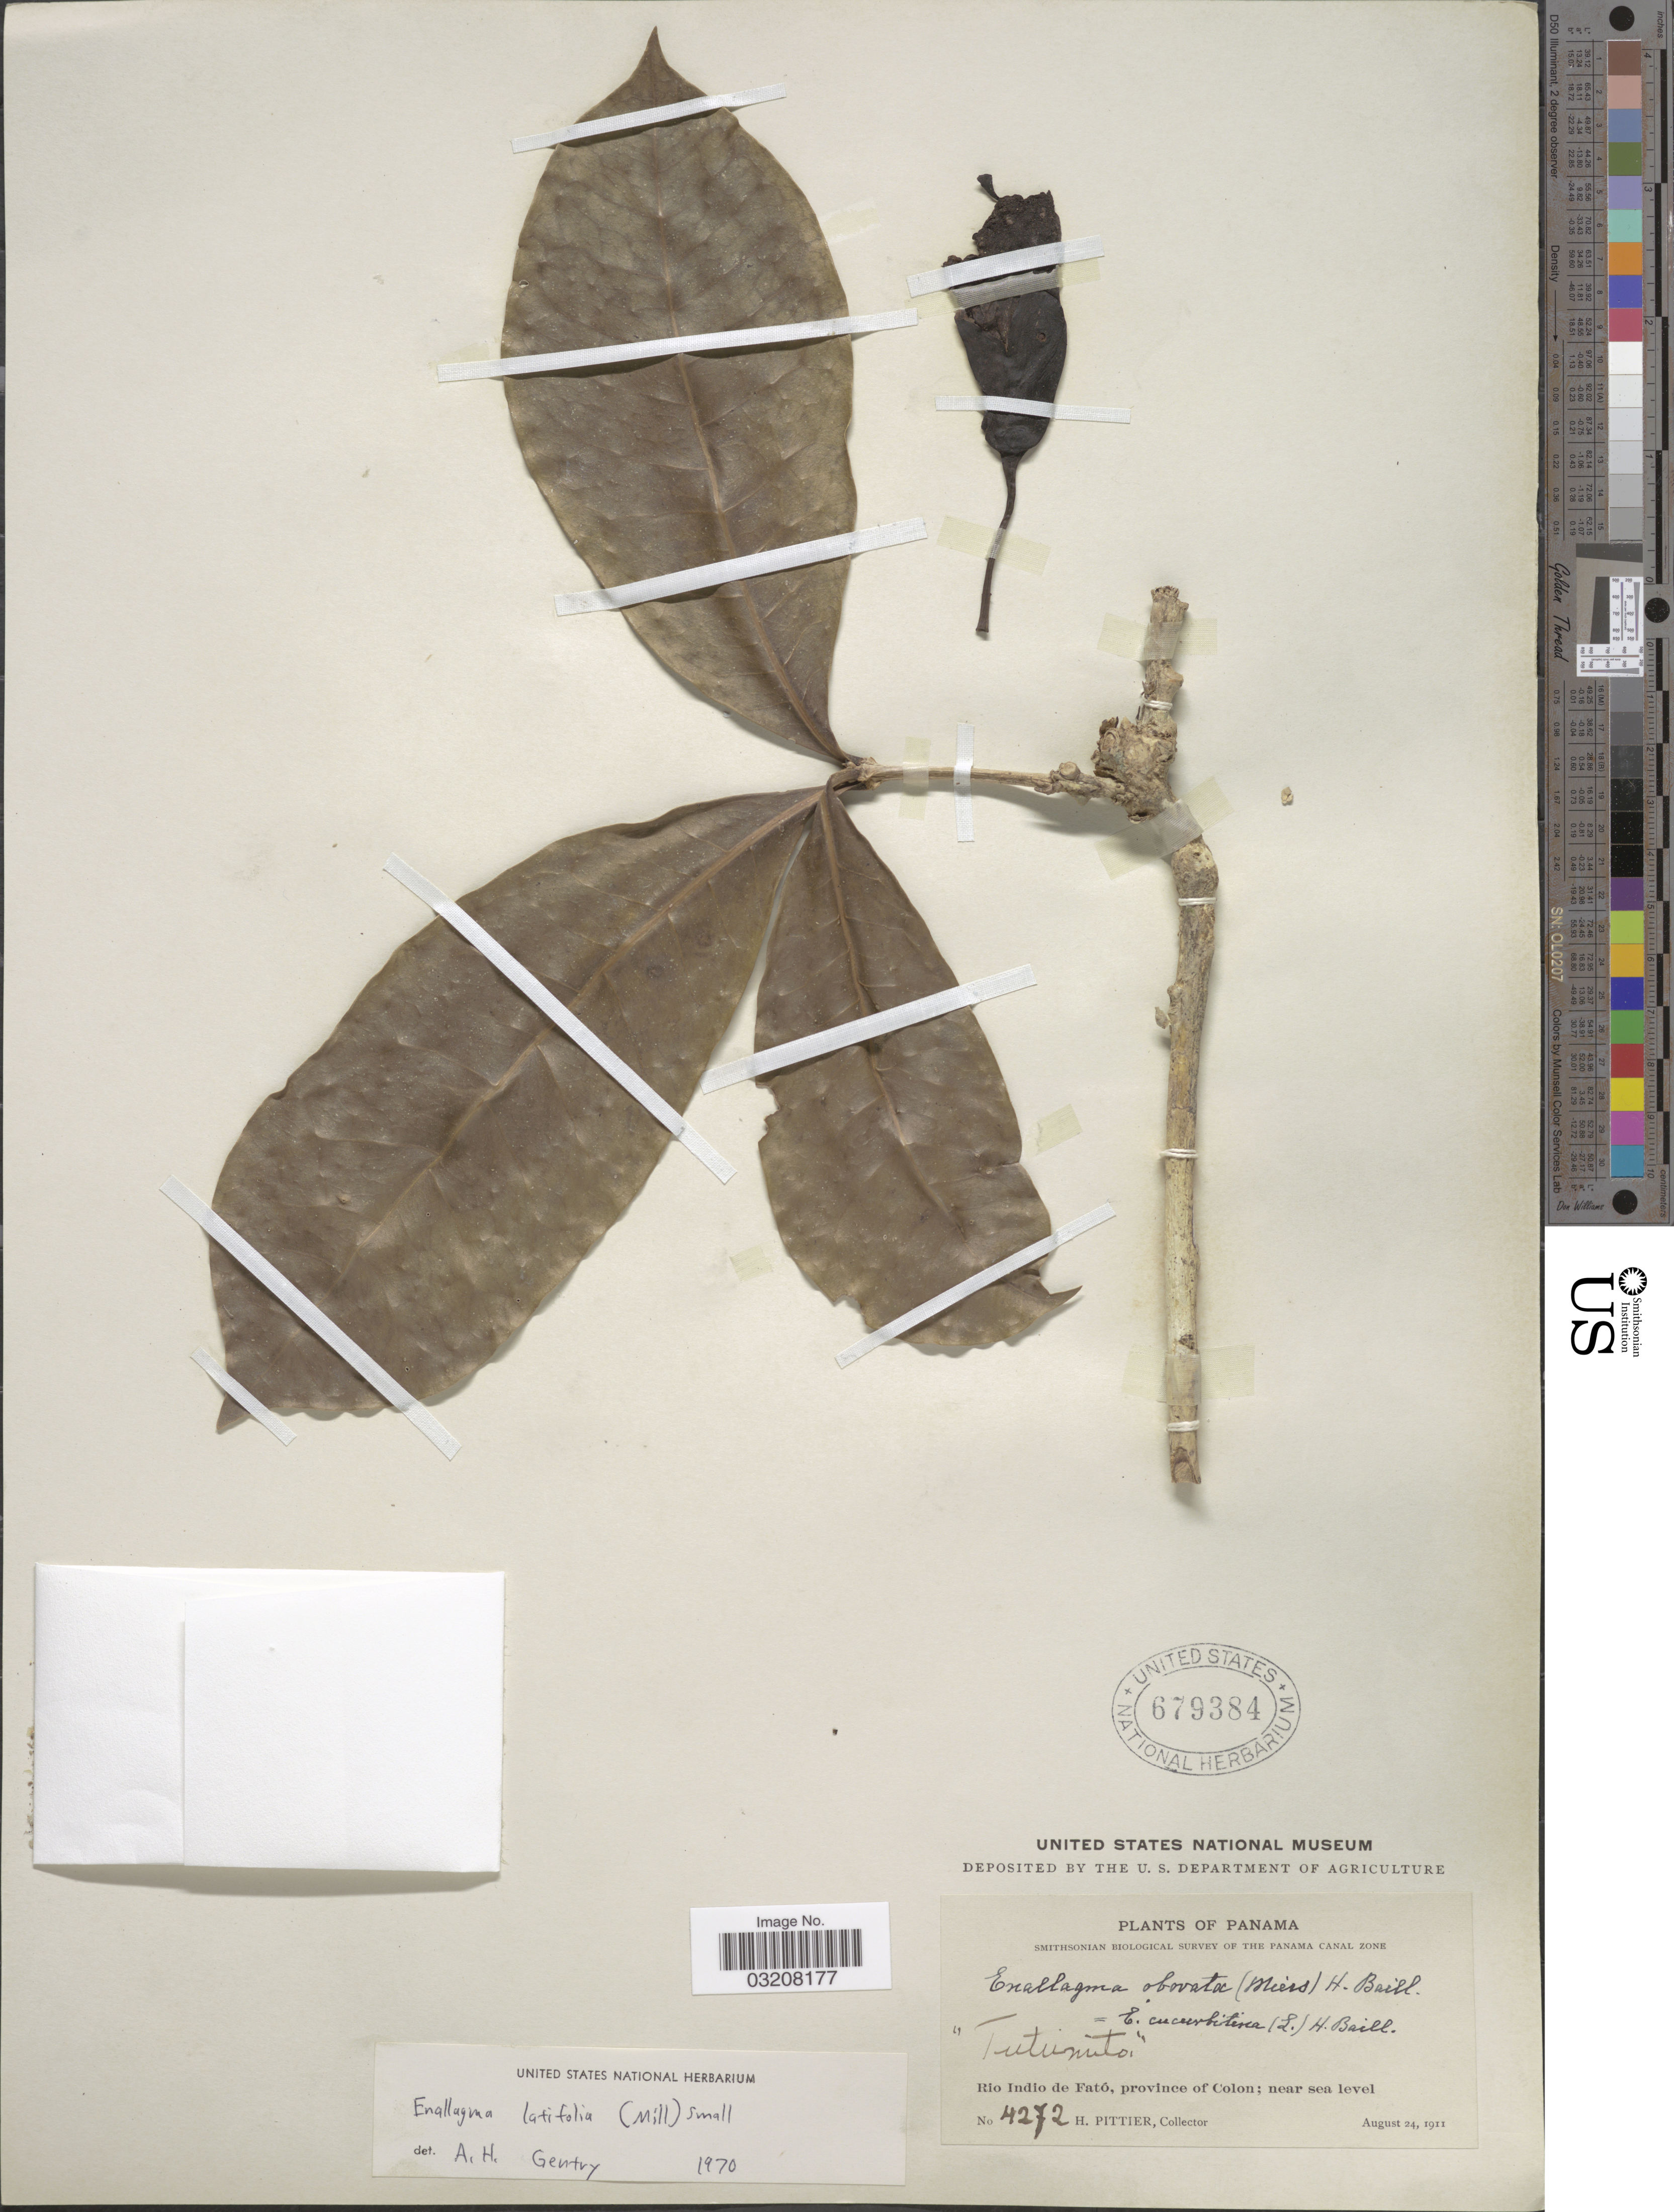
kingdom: Plantae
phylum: Tracheophyta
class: Magnoliopsida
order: Lamiales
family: Bignoniaceae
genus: Amphitecna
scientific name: Amphitecna latifolia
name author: (Mill.) A.H. Gentry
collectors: H. F. Pittier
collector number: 4272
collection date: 1911-08-24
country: Panama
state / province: Colón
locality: The Panama Canal Zone. Rio Indio de Fató.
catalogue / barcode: US 679384